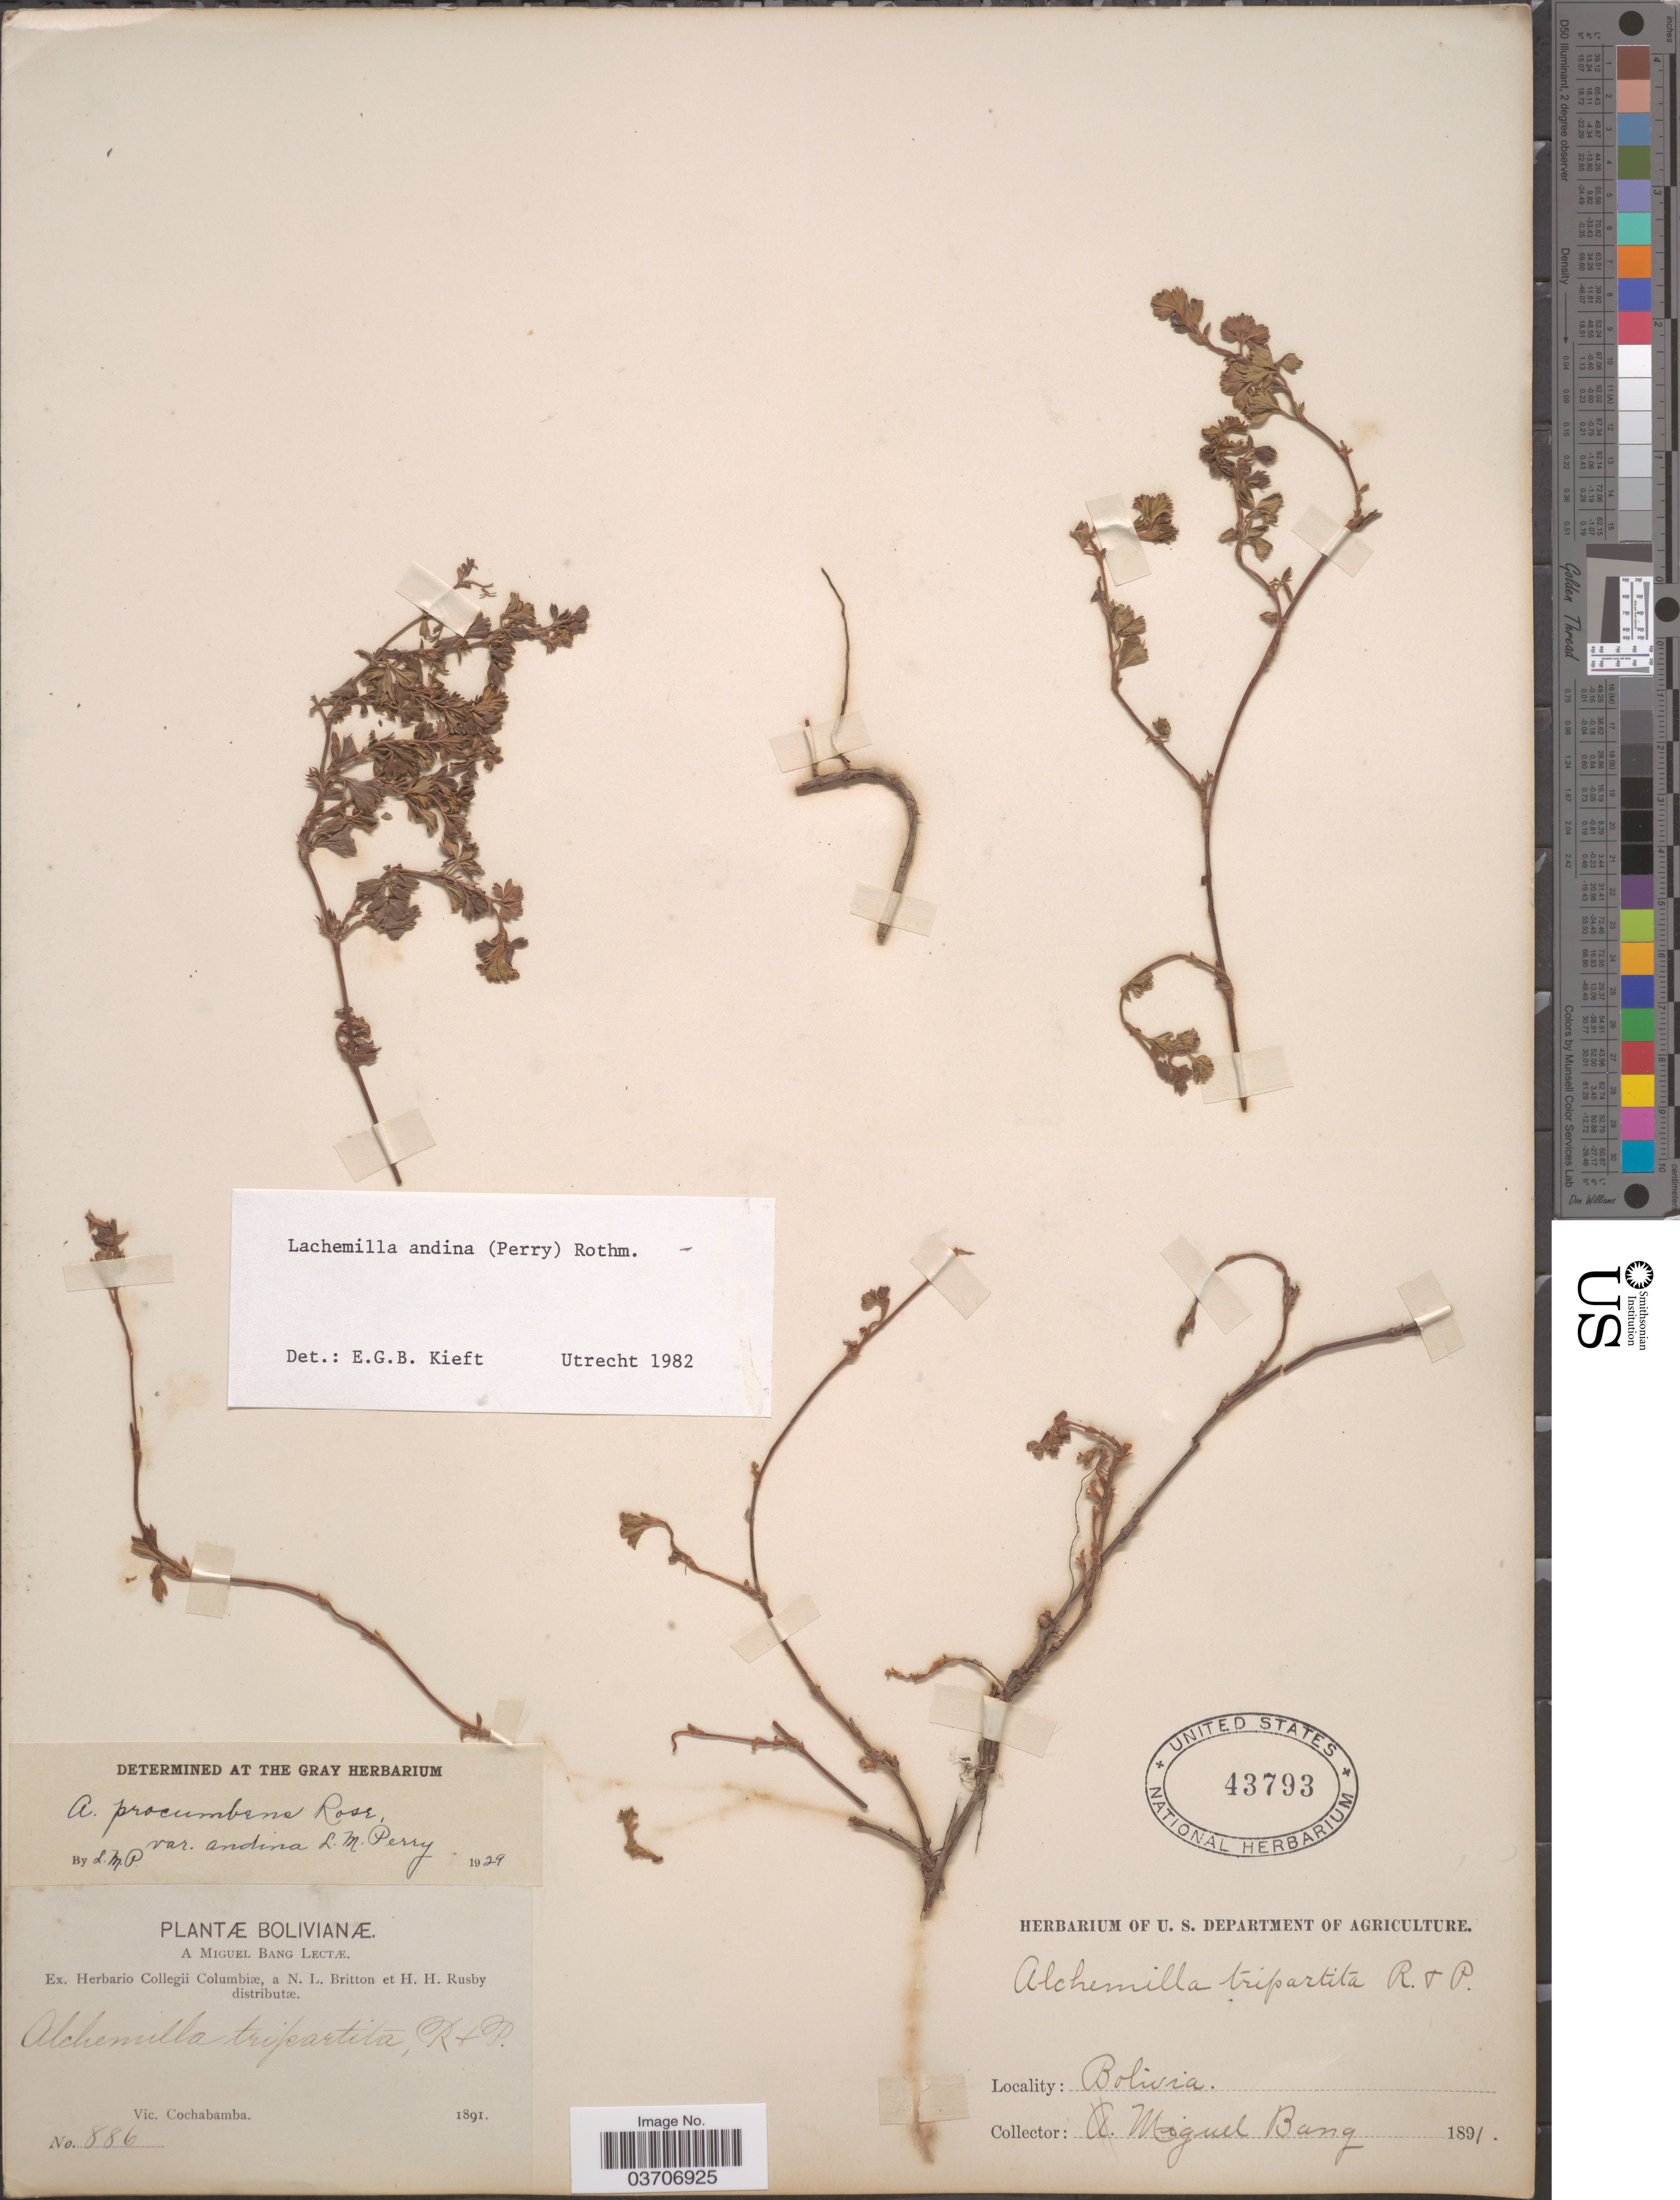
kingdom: Plantae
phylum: Tracheophyta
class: Magnoliopsida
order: Rosales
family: Rosaceae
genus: Lachemilla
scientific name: Lachemilla andina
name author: (L.M. Perry) Rothm.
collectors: M. Bang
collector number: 886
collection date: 1891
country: Bolivia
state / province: Cochabamba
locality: Vic. Cochabamba.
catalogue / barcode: US 43793